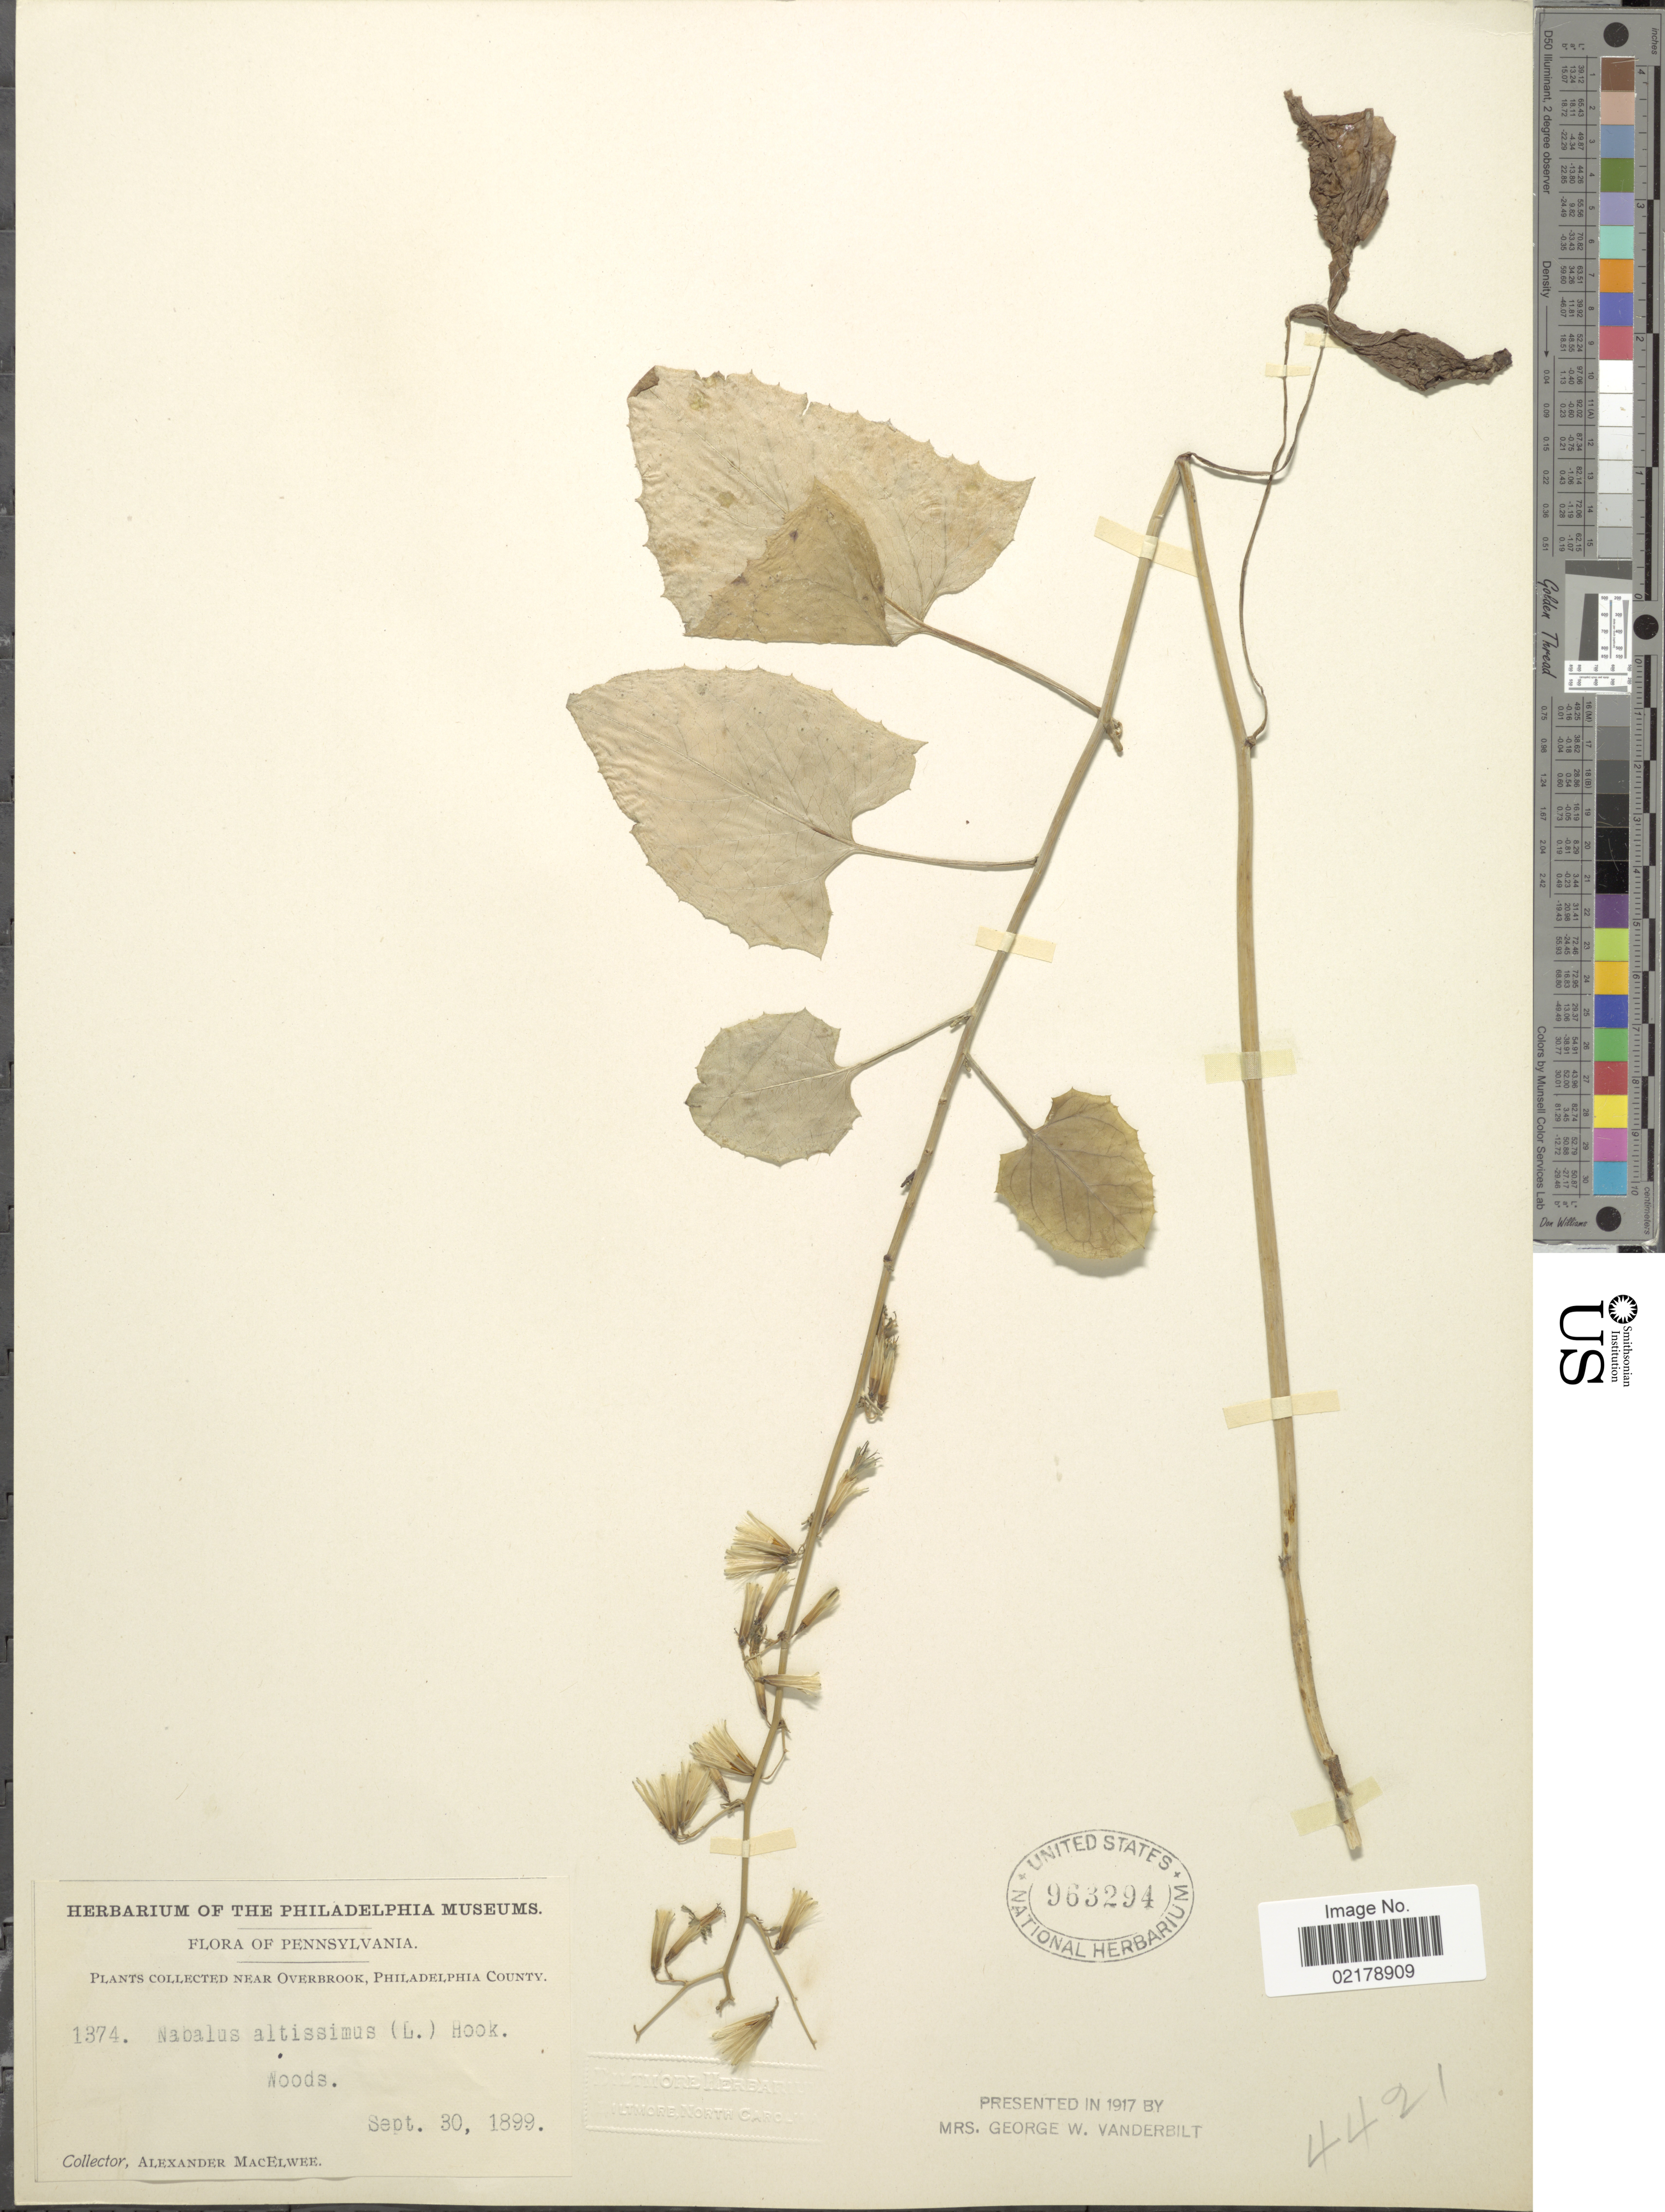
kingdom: Plantae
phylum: Tracheophyta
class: Magnoliopsida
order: Asterales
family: Asteraceae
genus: Nabalus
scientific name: Nabalus altissimus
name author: (L.) Hook.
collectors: A. MacElwee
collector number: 1374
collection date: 1899-09-30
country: United States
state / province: Pennsylvania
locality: Near Overbrook, Philadelphia County, Woods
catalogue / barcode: US 963294